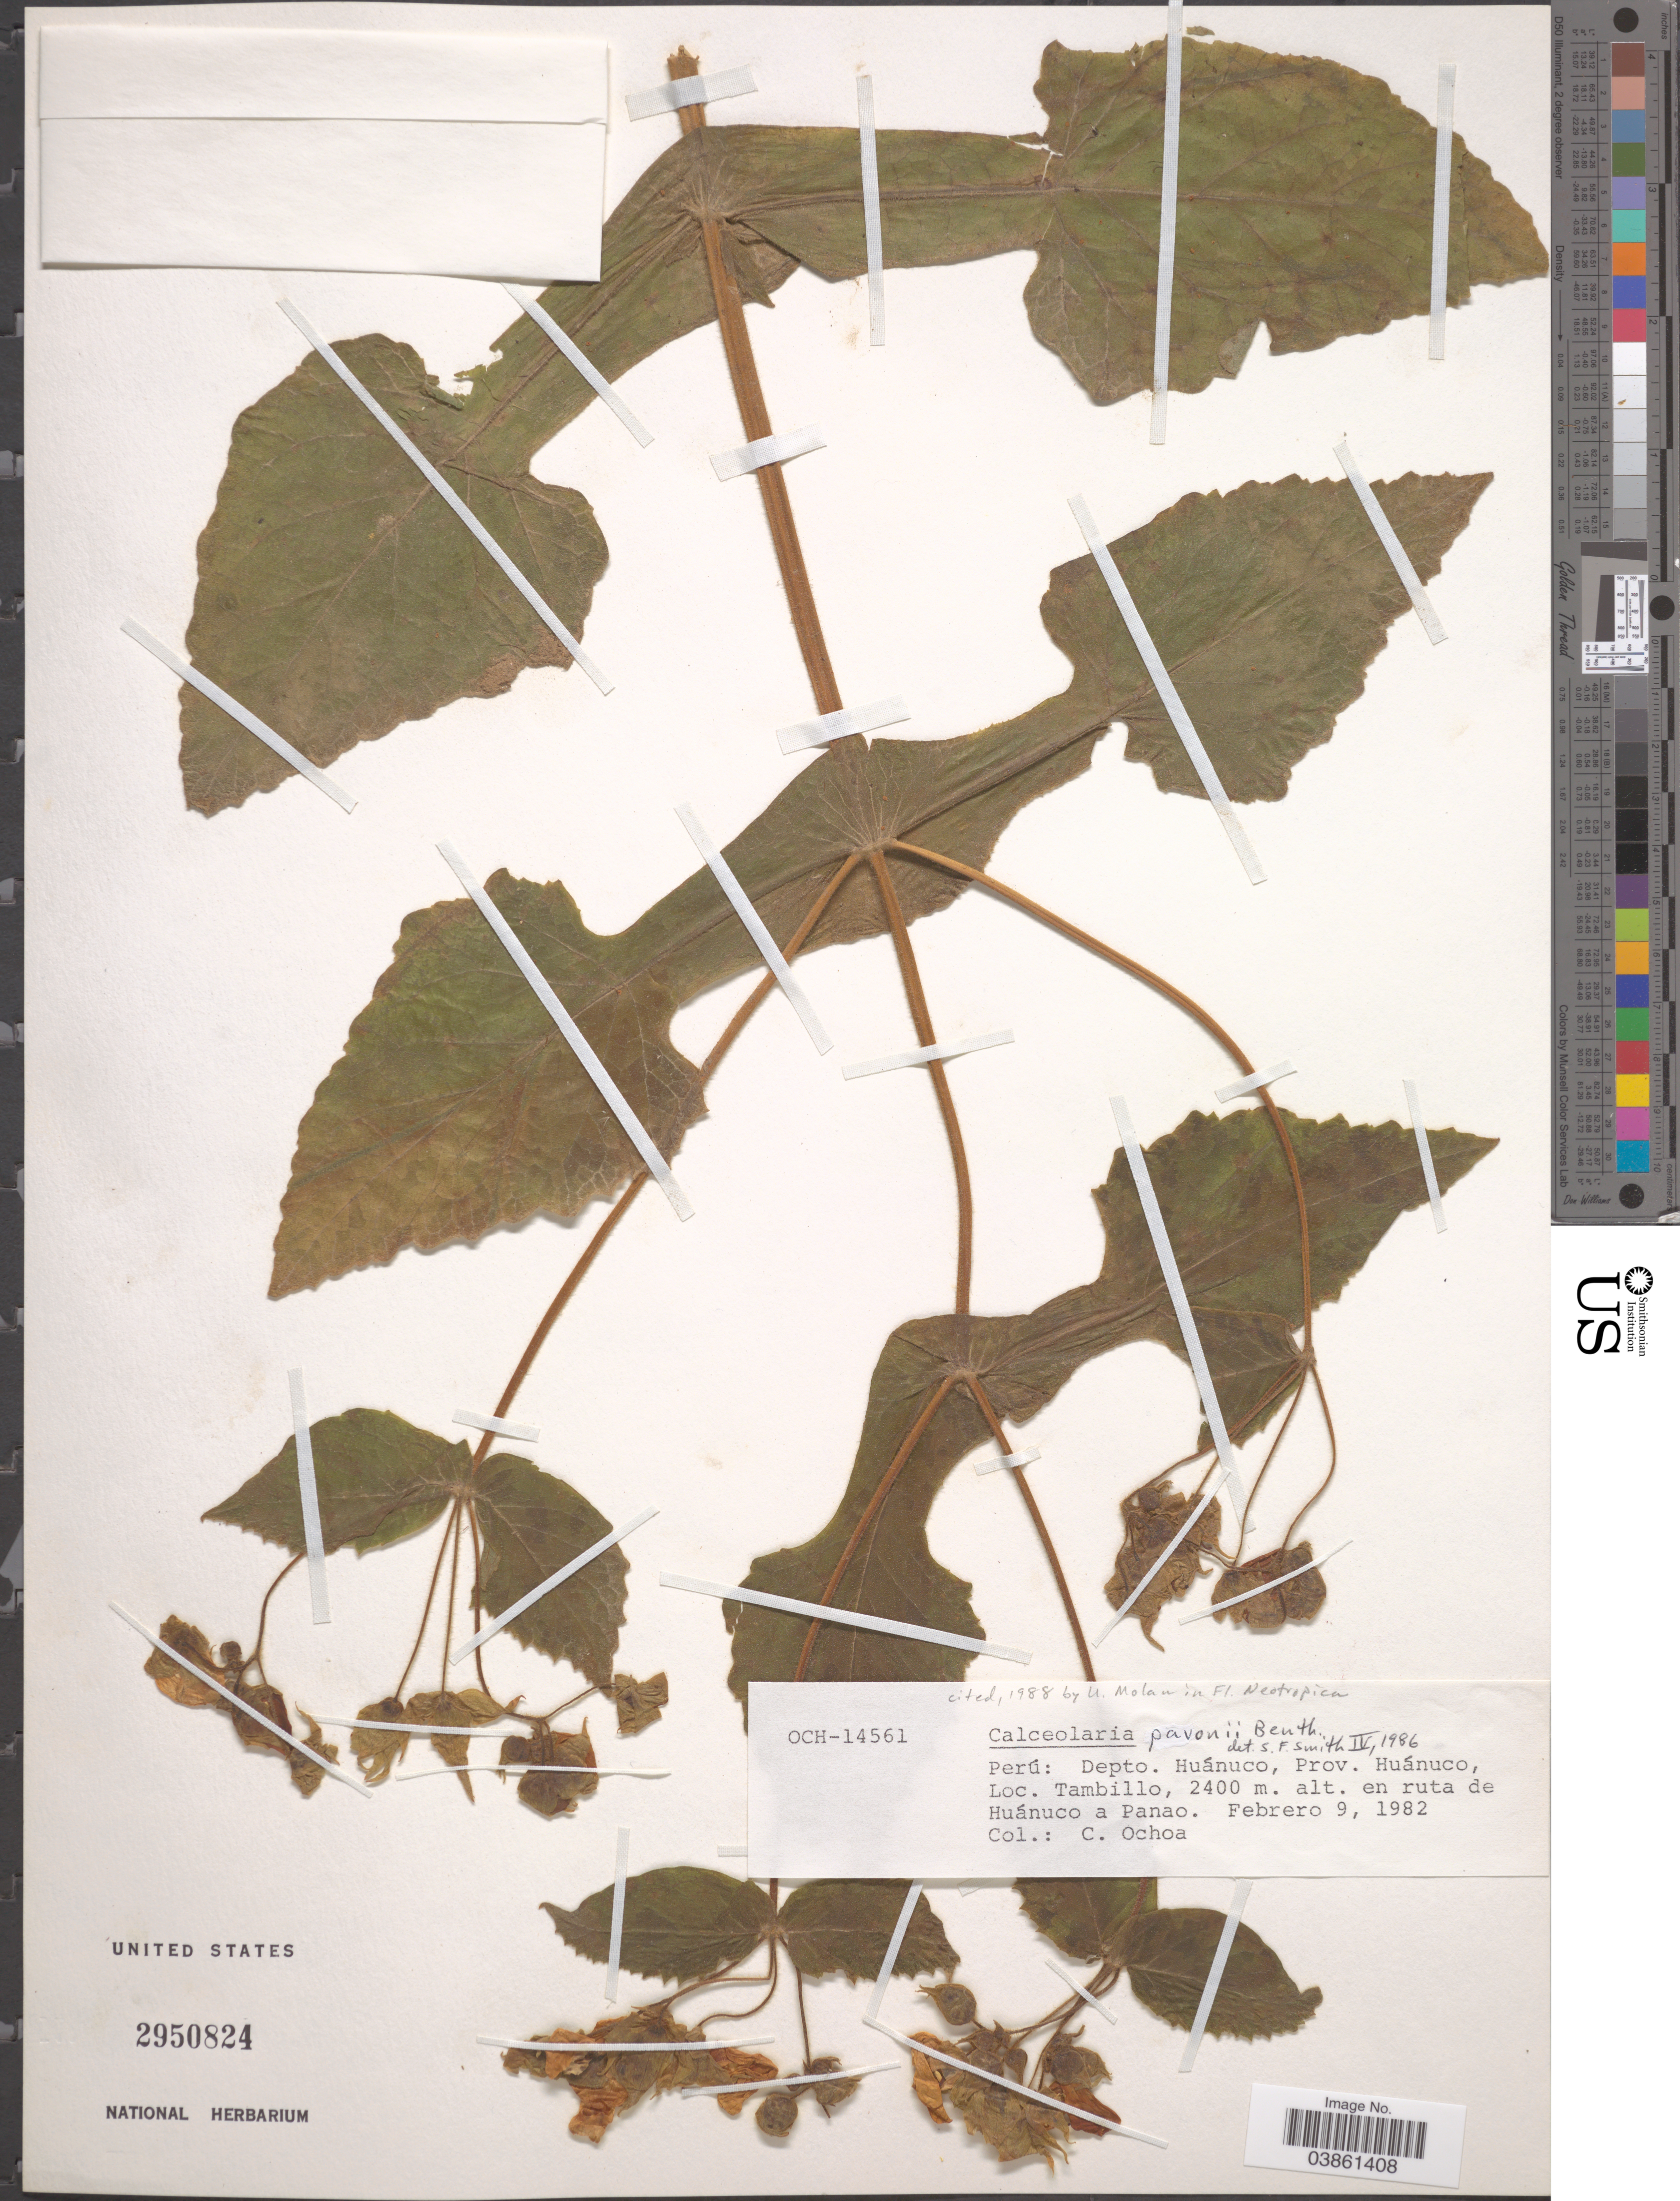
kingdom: Plantae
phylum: Tracheophyta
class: Magnoliopsida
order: Lamiales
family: Calceolariaceae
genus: Calceolaria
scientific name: Calceolaria pavonii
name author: Benth. in DC.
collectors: C. Ochoa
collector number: OCH-14561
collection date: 1982-02-09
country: Peru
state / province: Huánuco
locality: Depto. Huánuco, Prov. Huánuco, Loc. Tambillo, en ruta de Huánucoa Panao.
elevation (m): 2400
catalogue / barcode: US 2950824